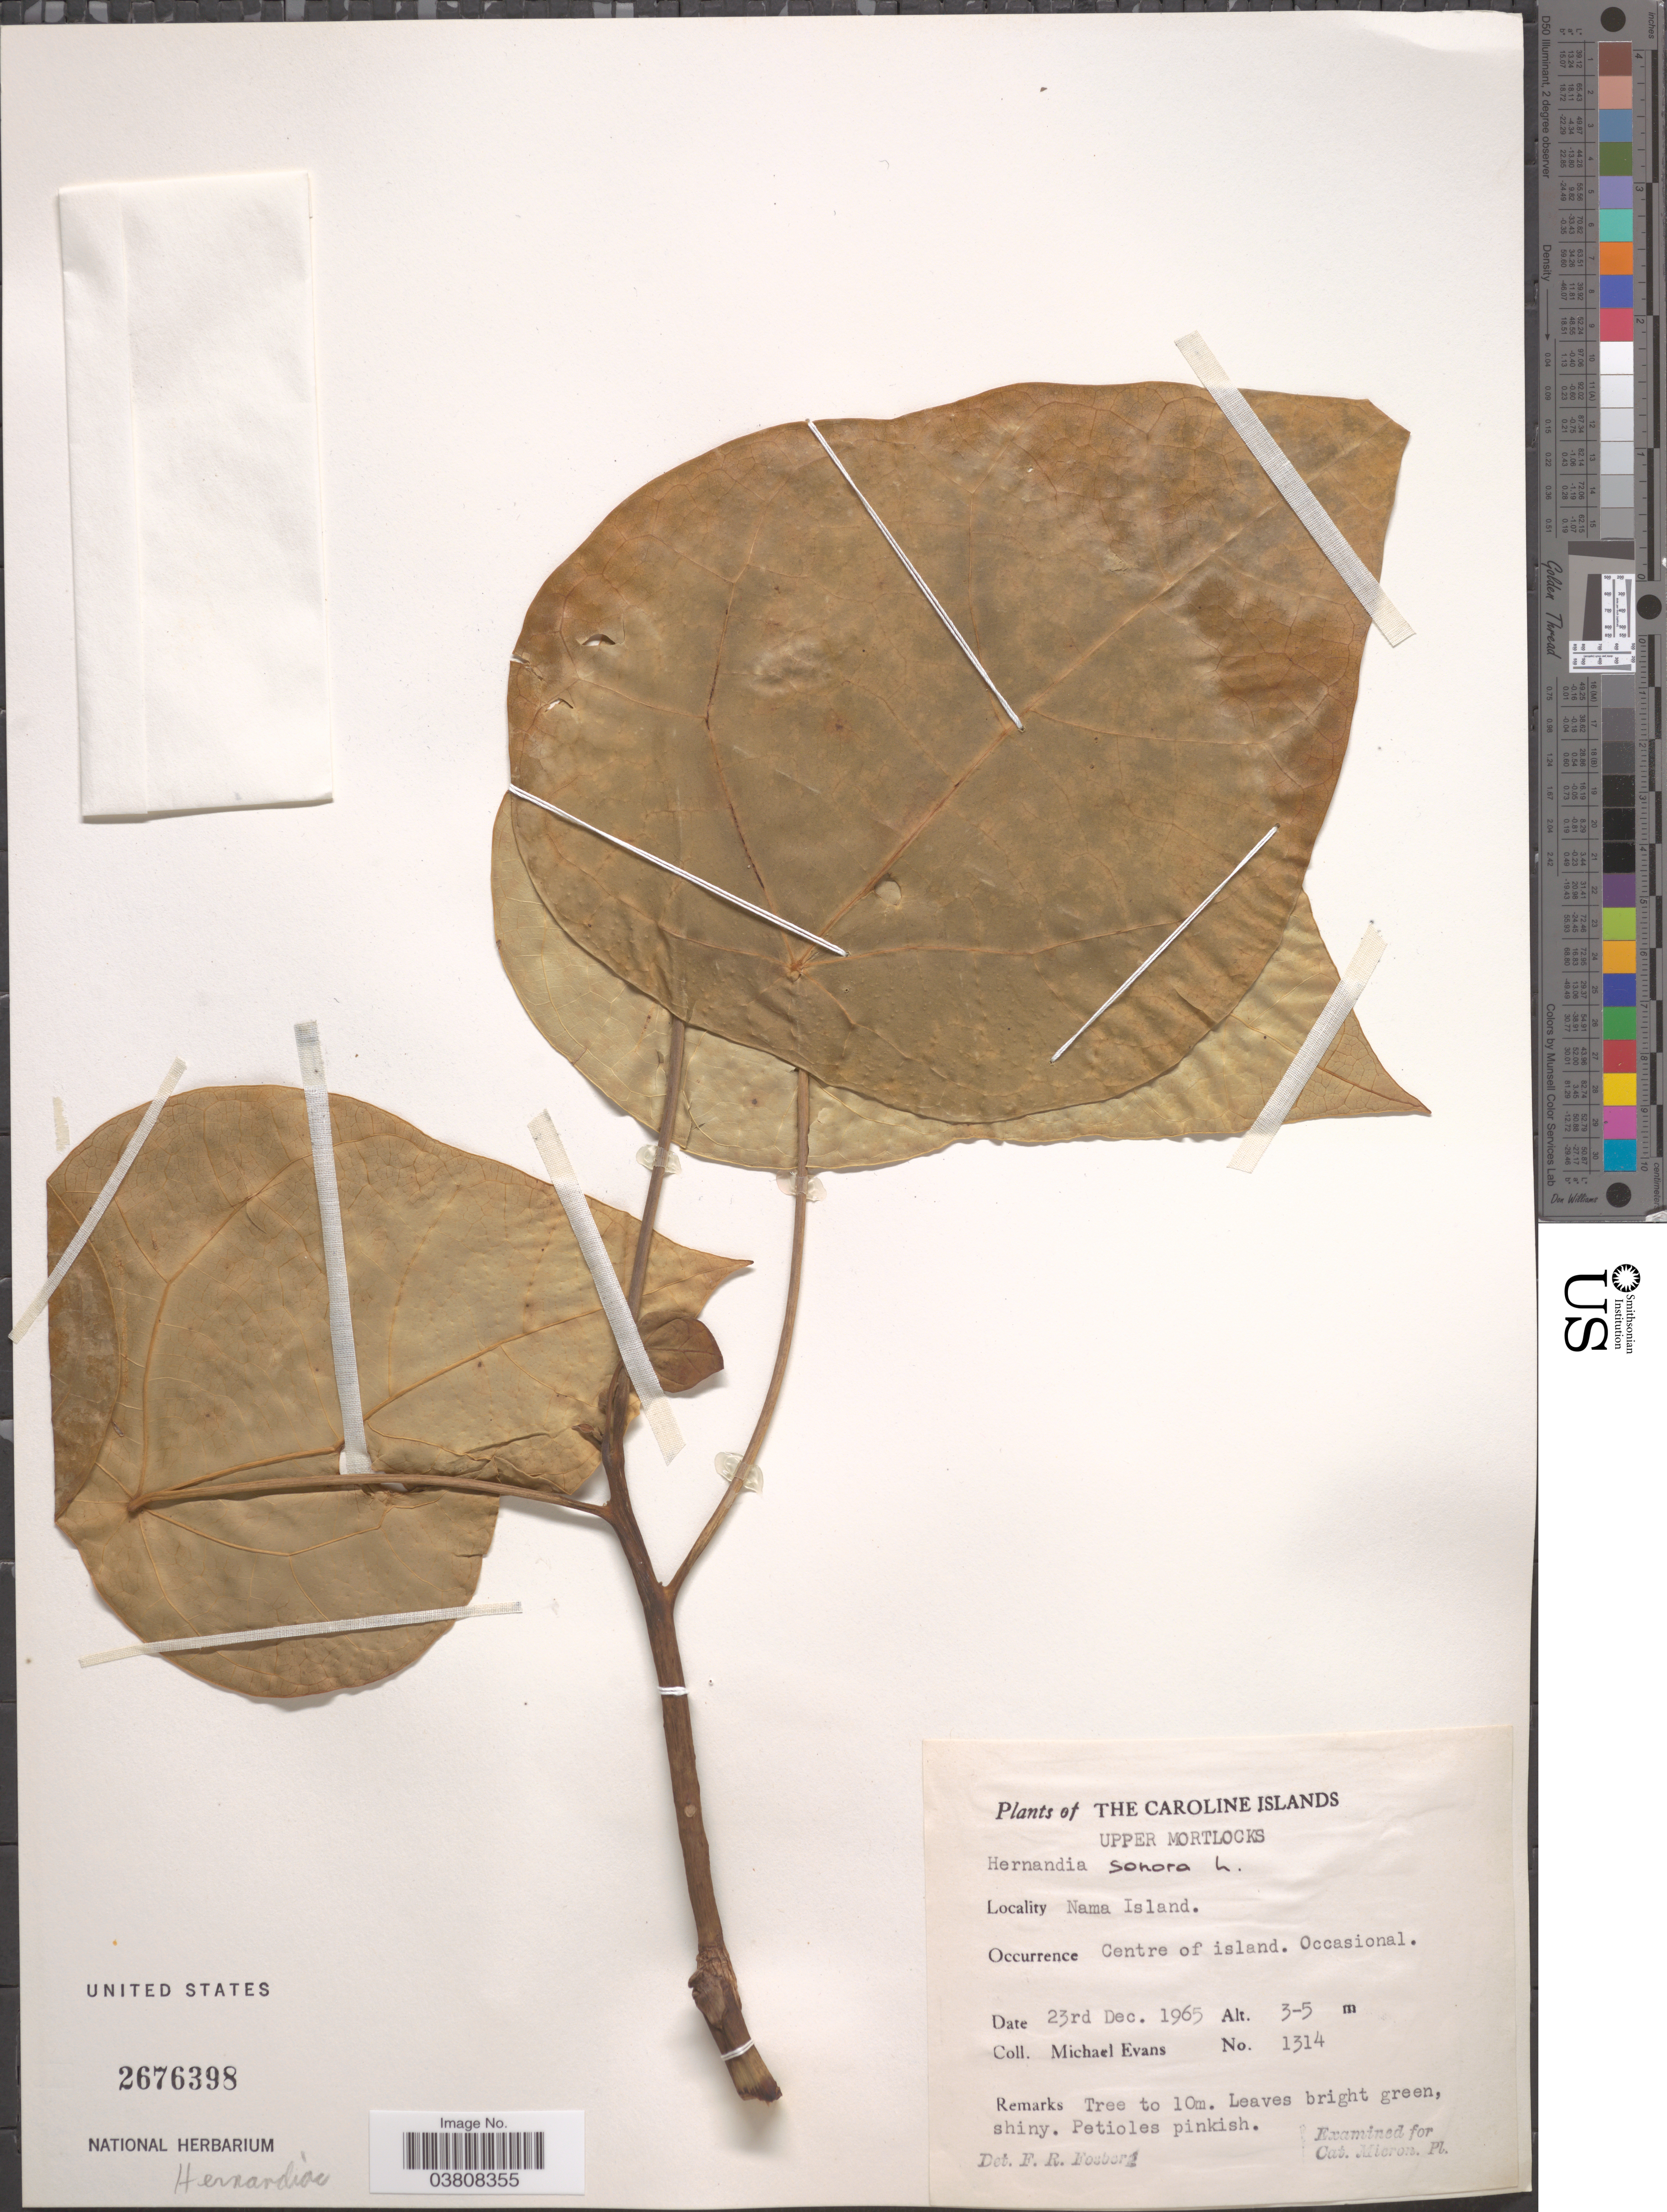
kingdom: Plantae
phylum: Tracheophyta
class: Magnoliopsida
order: Laurales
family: Hernandiaceae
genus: Hernandia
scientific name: Hernandia nymphaeifolia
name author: (C. Presl) Kubitzki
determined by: Strong, Mark T., (BOT), Smithsonian Institution - National Museum of Natural History (UNITED STATES)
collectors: M. Evans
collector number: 1314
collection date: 1965-12-23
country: Micronesia, Federated States of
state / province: Truk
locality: Caroline Islands. Upper Mortlocks. Nama Island. Centre of island.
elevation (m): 3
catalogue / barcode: US 2676398